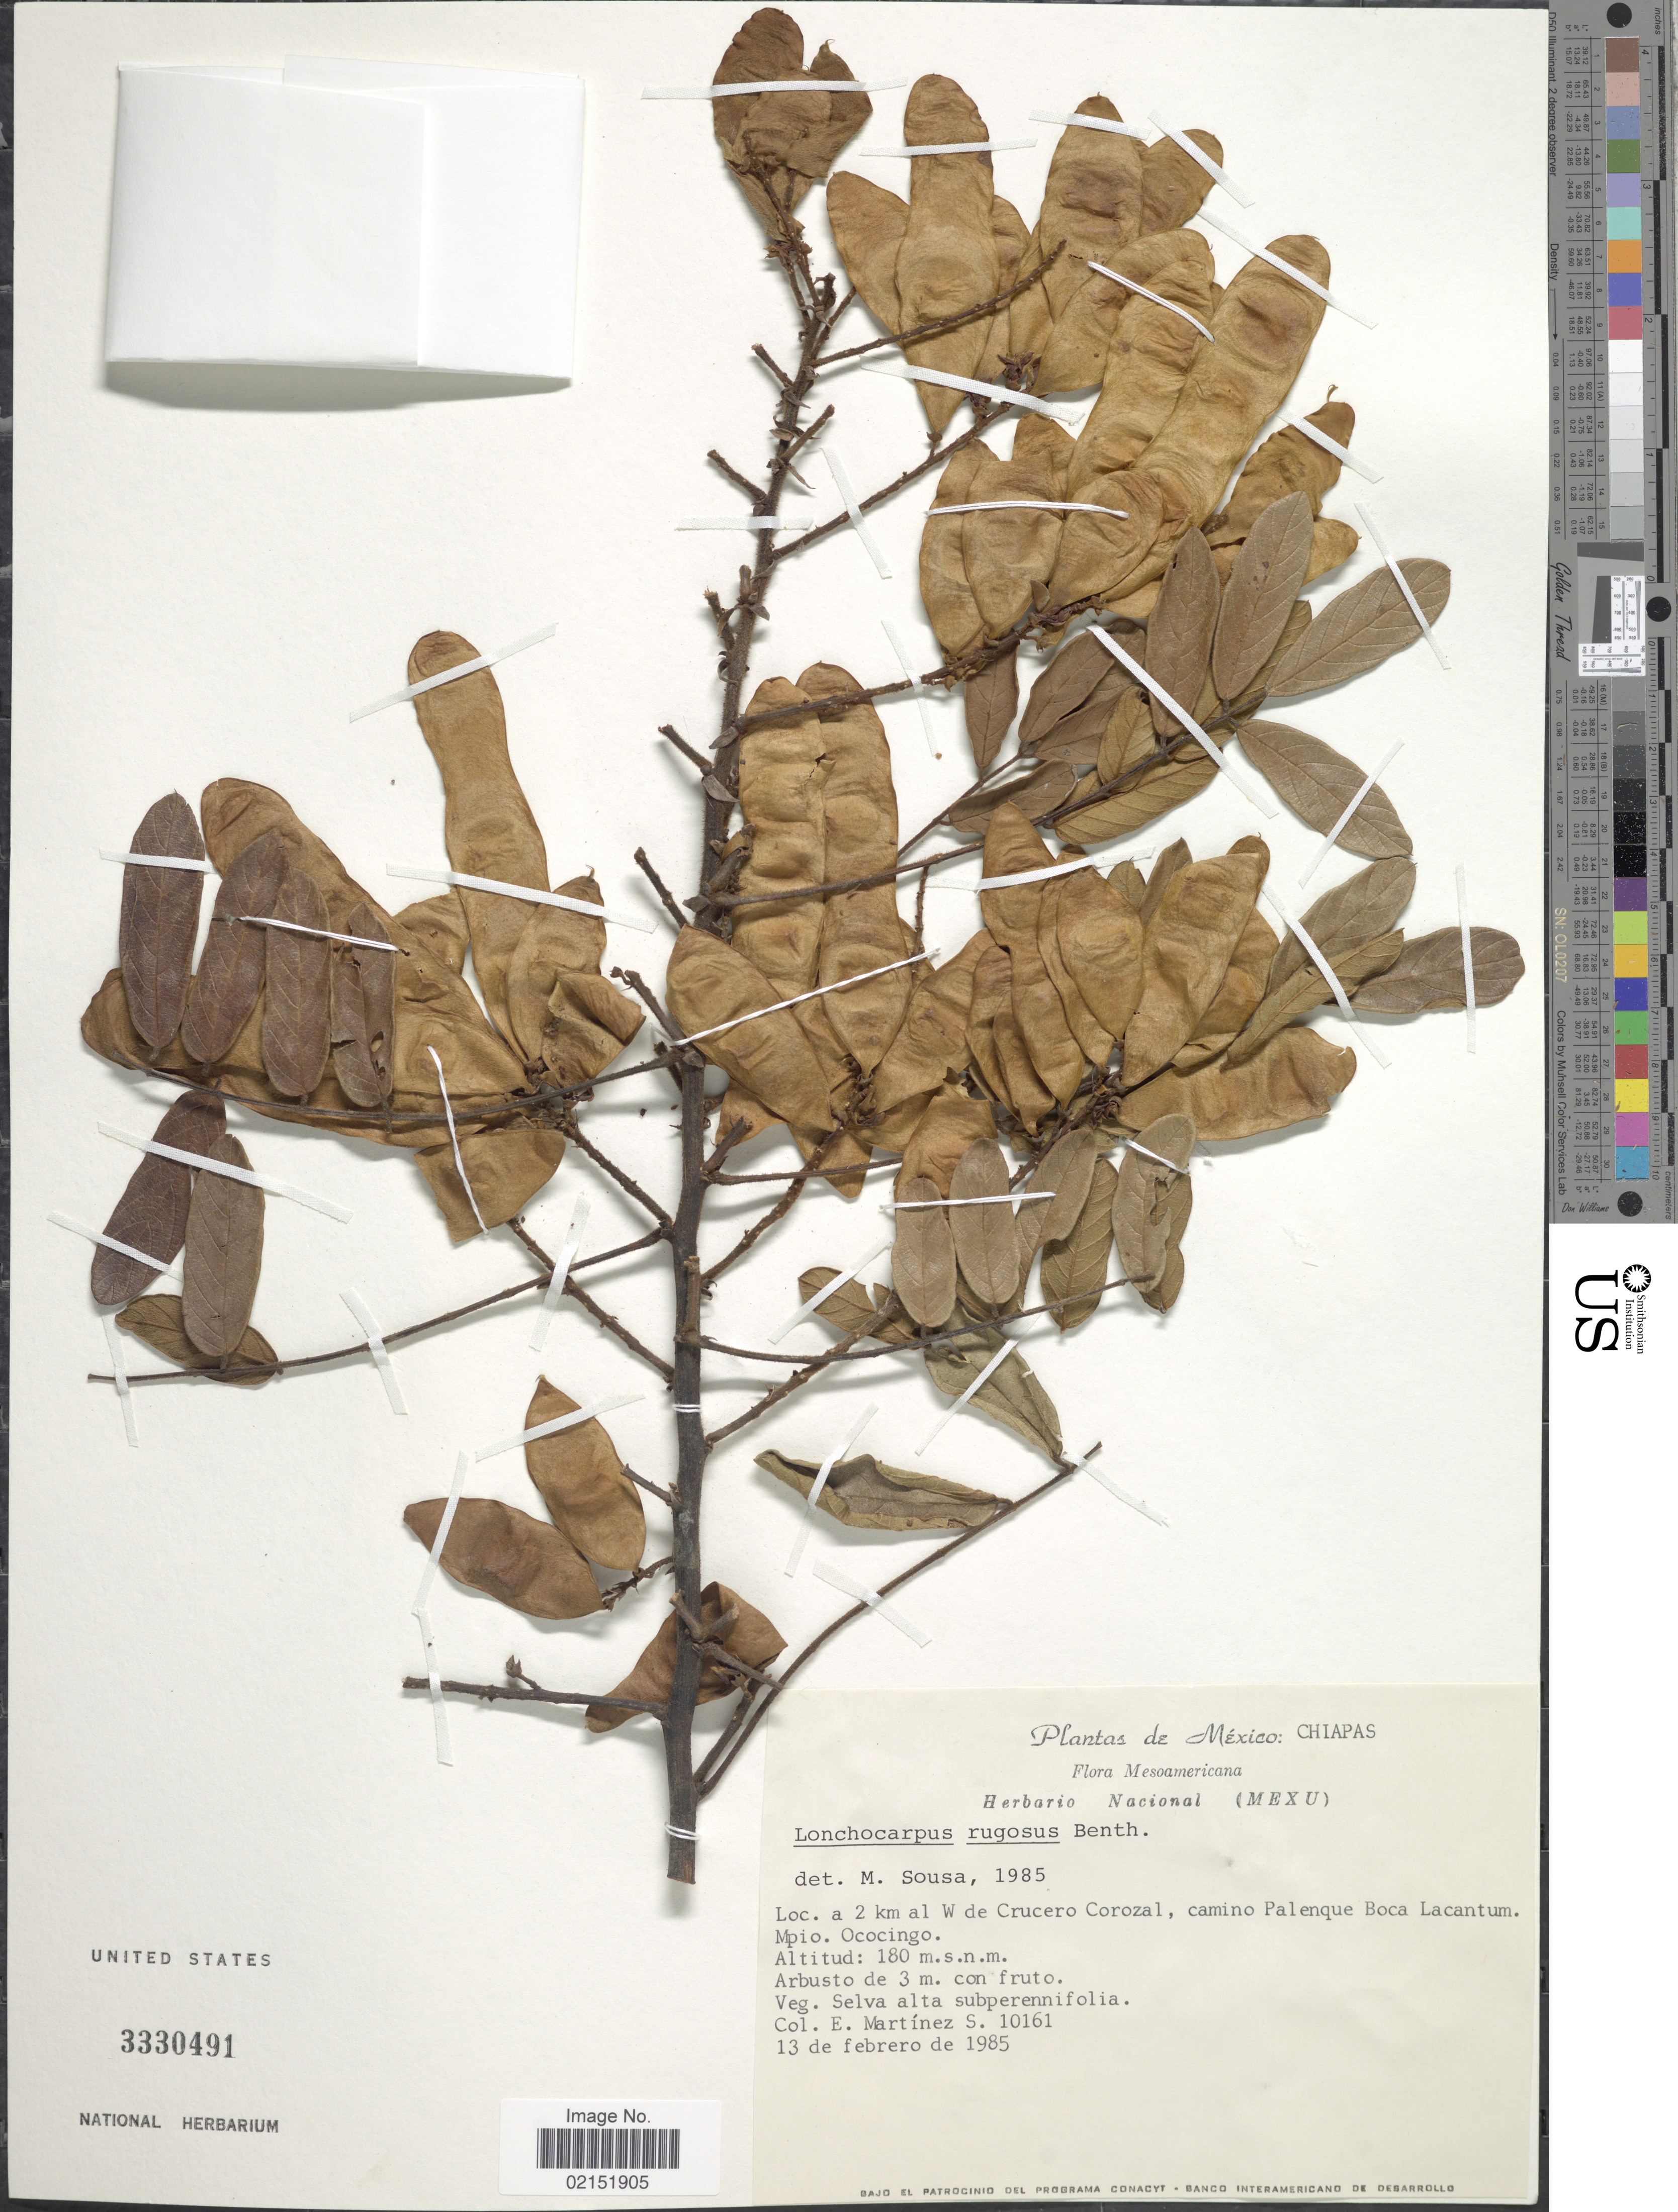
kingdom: Plantae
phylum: Tracheophyta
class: Magnoliopsida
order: Fabales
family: Fabaceae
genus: Lonchocarpus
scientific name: Lonchocarpus rugosus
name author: Benth.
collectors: E. M. Martínez S.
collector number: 10161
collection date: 1985-02-13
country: Mexico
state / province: Chiapas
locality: A 2 km al W de Crucero Corozal, camino Palenque Boca Lacantum. Mpio. Ococingo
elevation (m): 180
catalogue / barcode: US 3330491